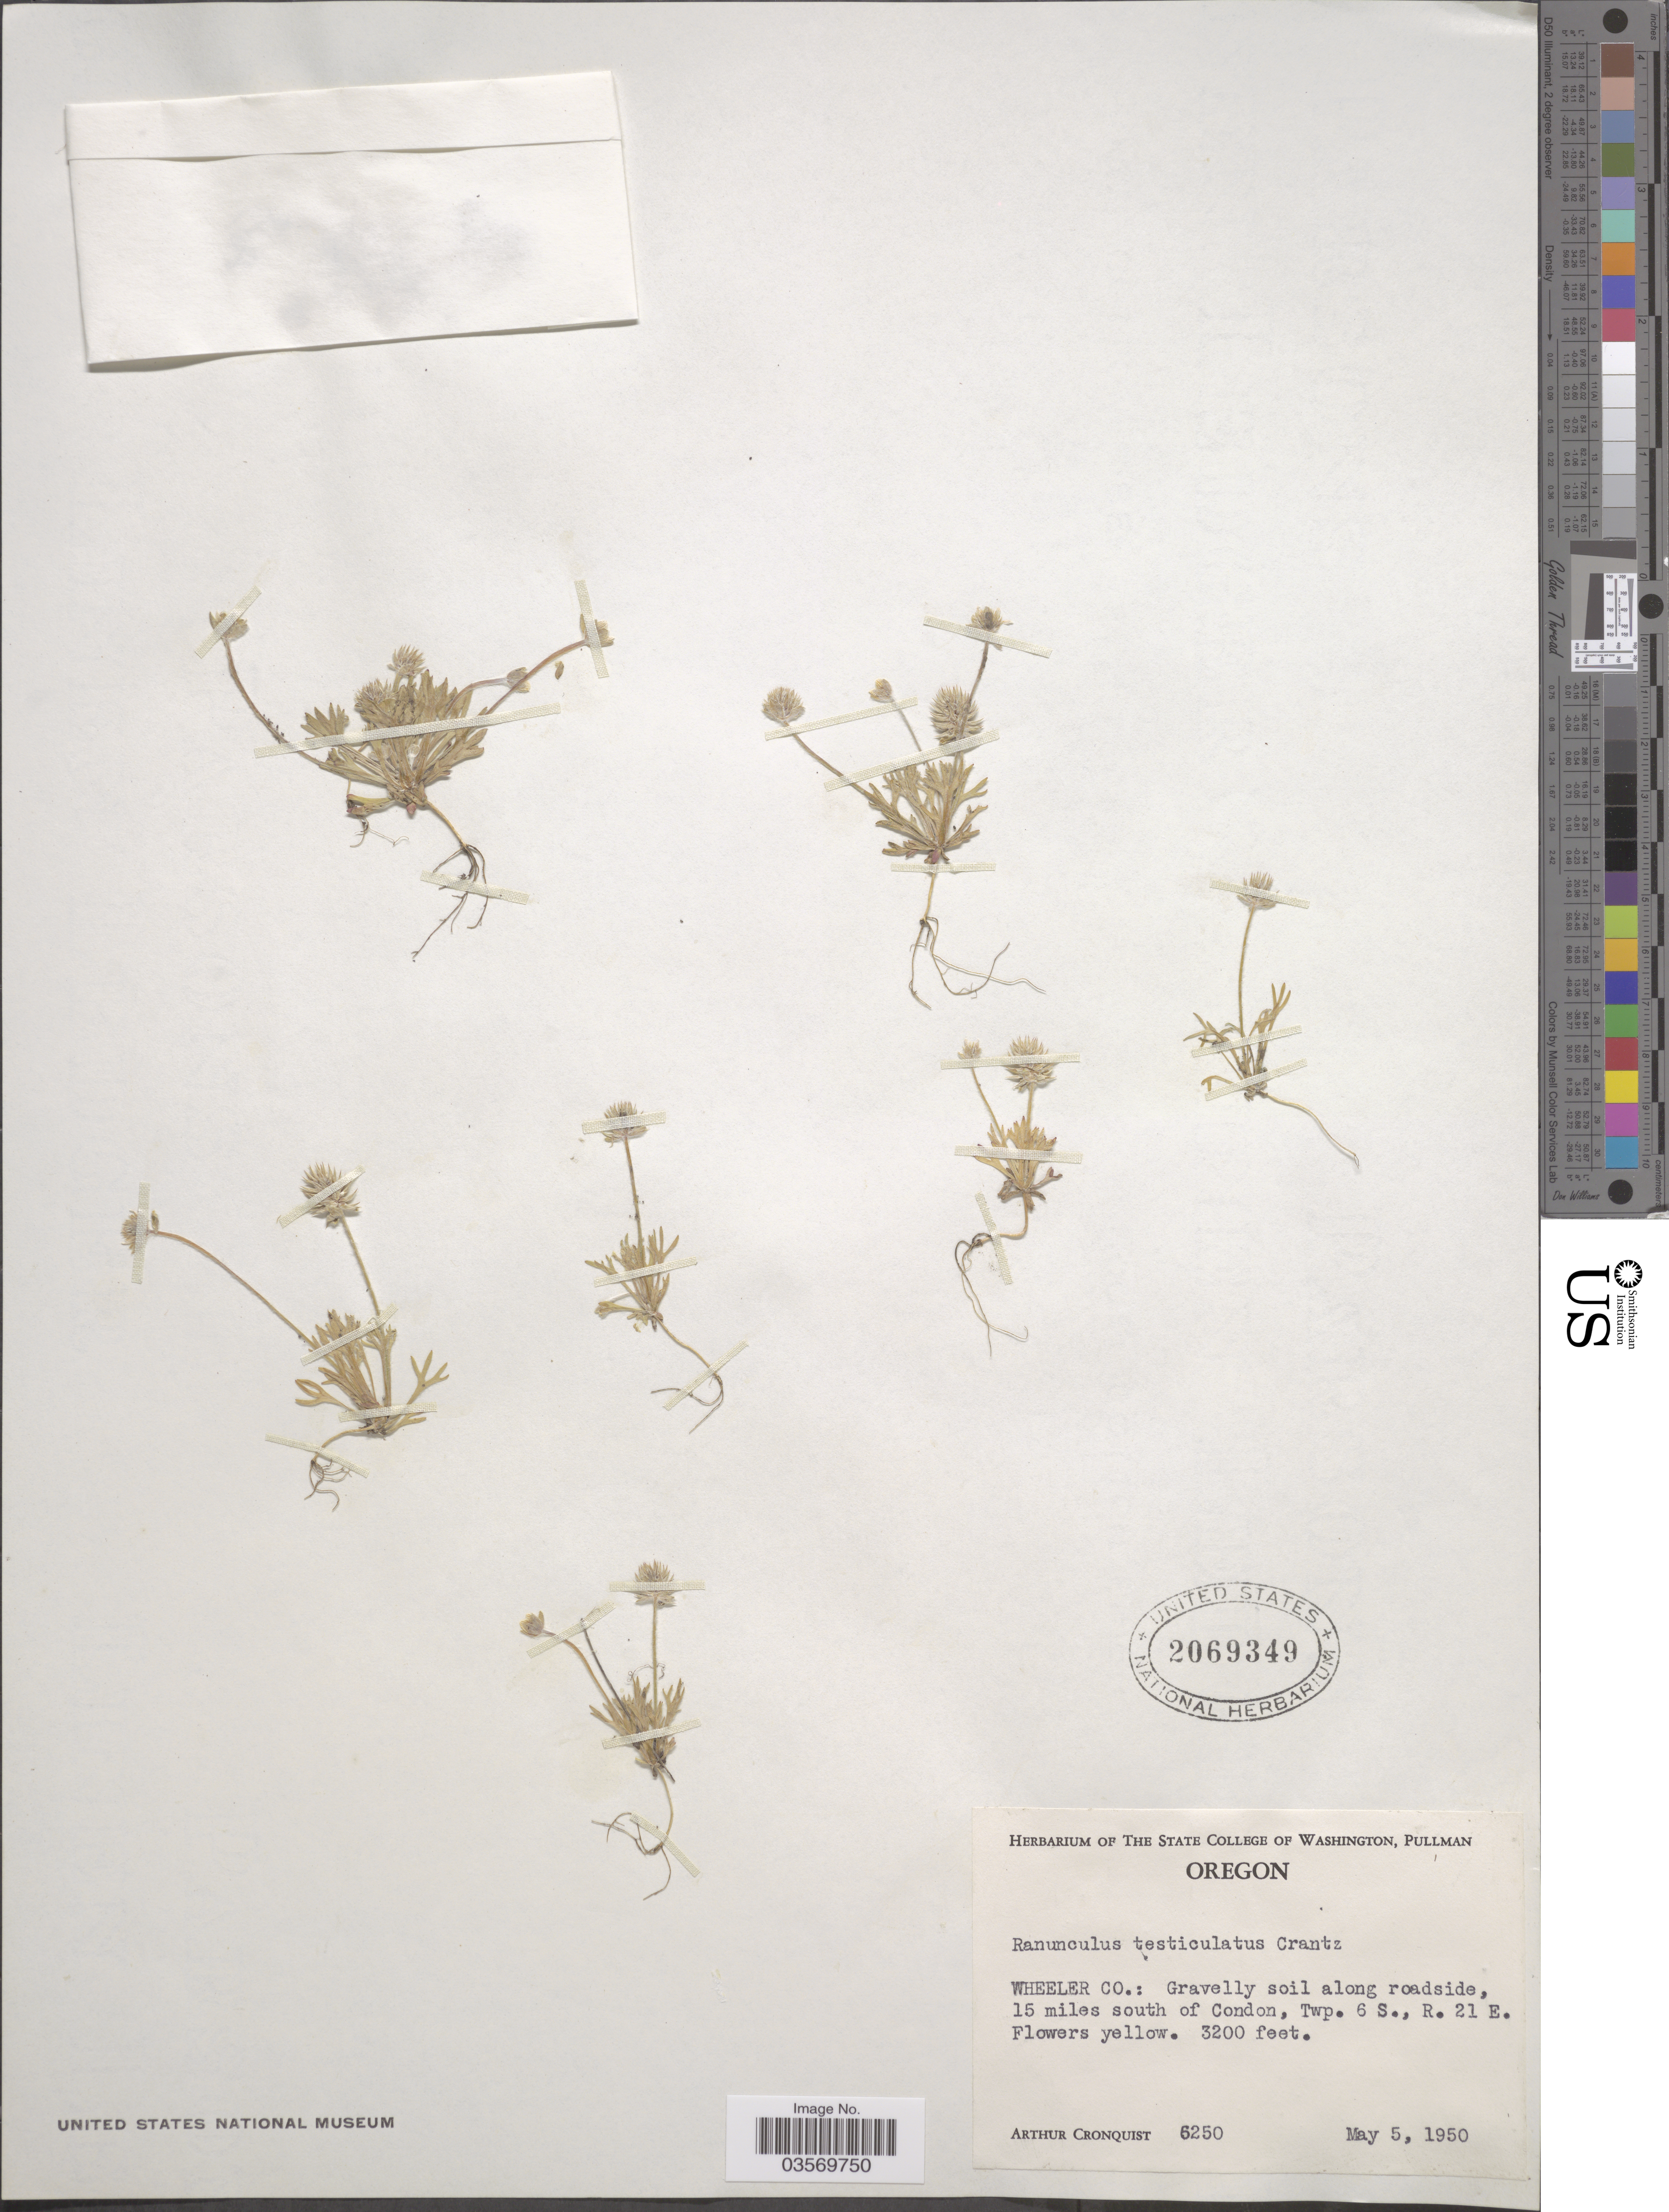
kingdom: Plantae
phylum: Tracheophyta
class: Magnoliopsida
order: Ranunculales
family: Ranunculaceae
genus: Ranunculus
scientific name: Ranunculus testiculatus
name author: Crantz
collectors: A. J. Cronquist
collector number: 6250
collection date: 1950-05-05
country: United States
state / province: Oregon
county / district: Wheeler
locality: Wheeler Co.: Gravelly soil along roadside, 15 miles south of Condon, Twp. 6 S., R. 21 E.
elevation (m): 975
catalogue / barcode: US 2069349